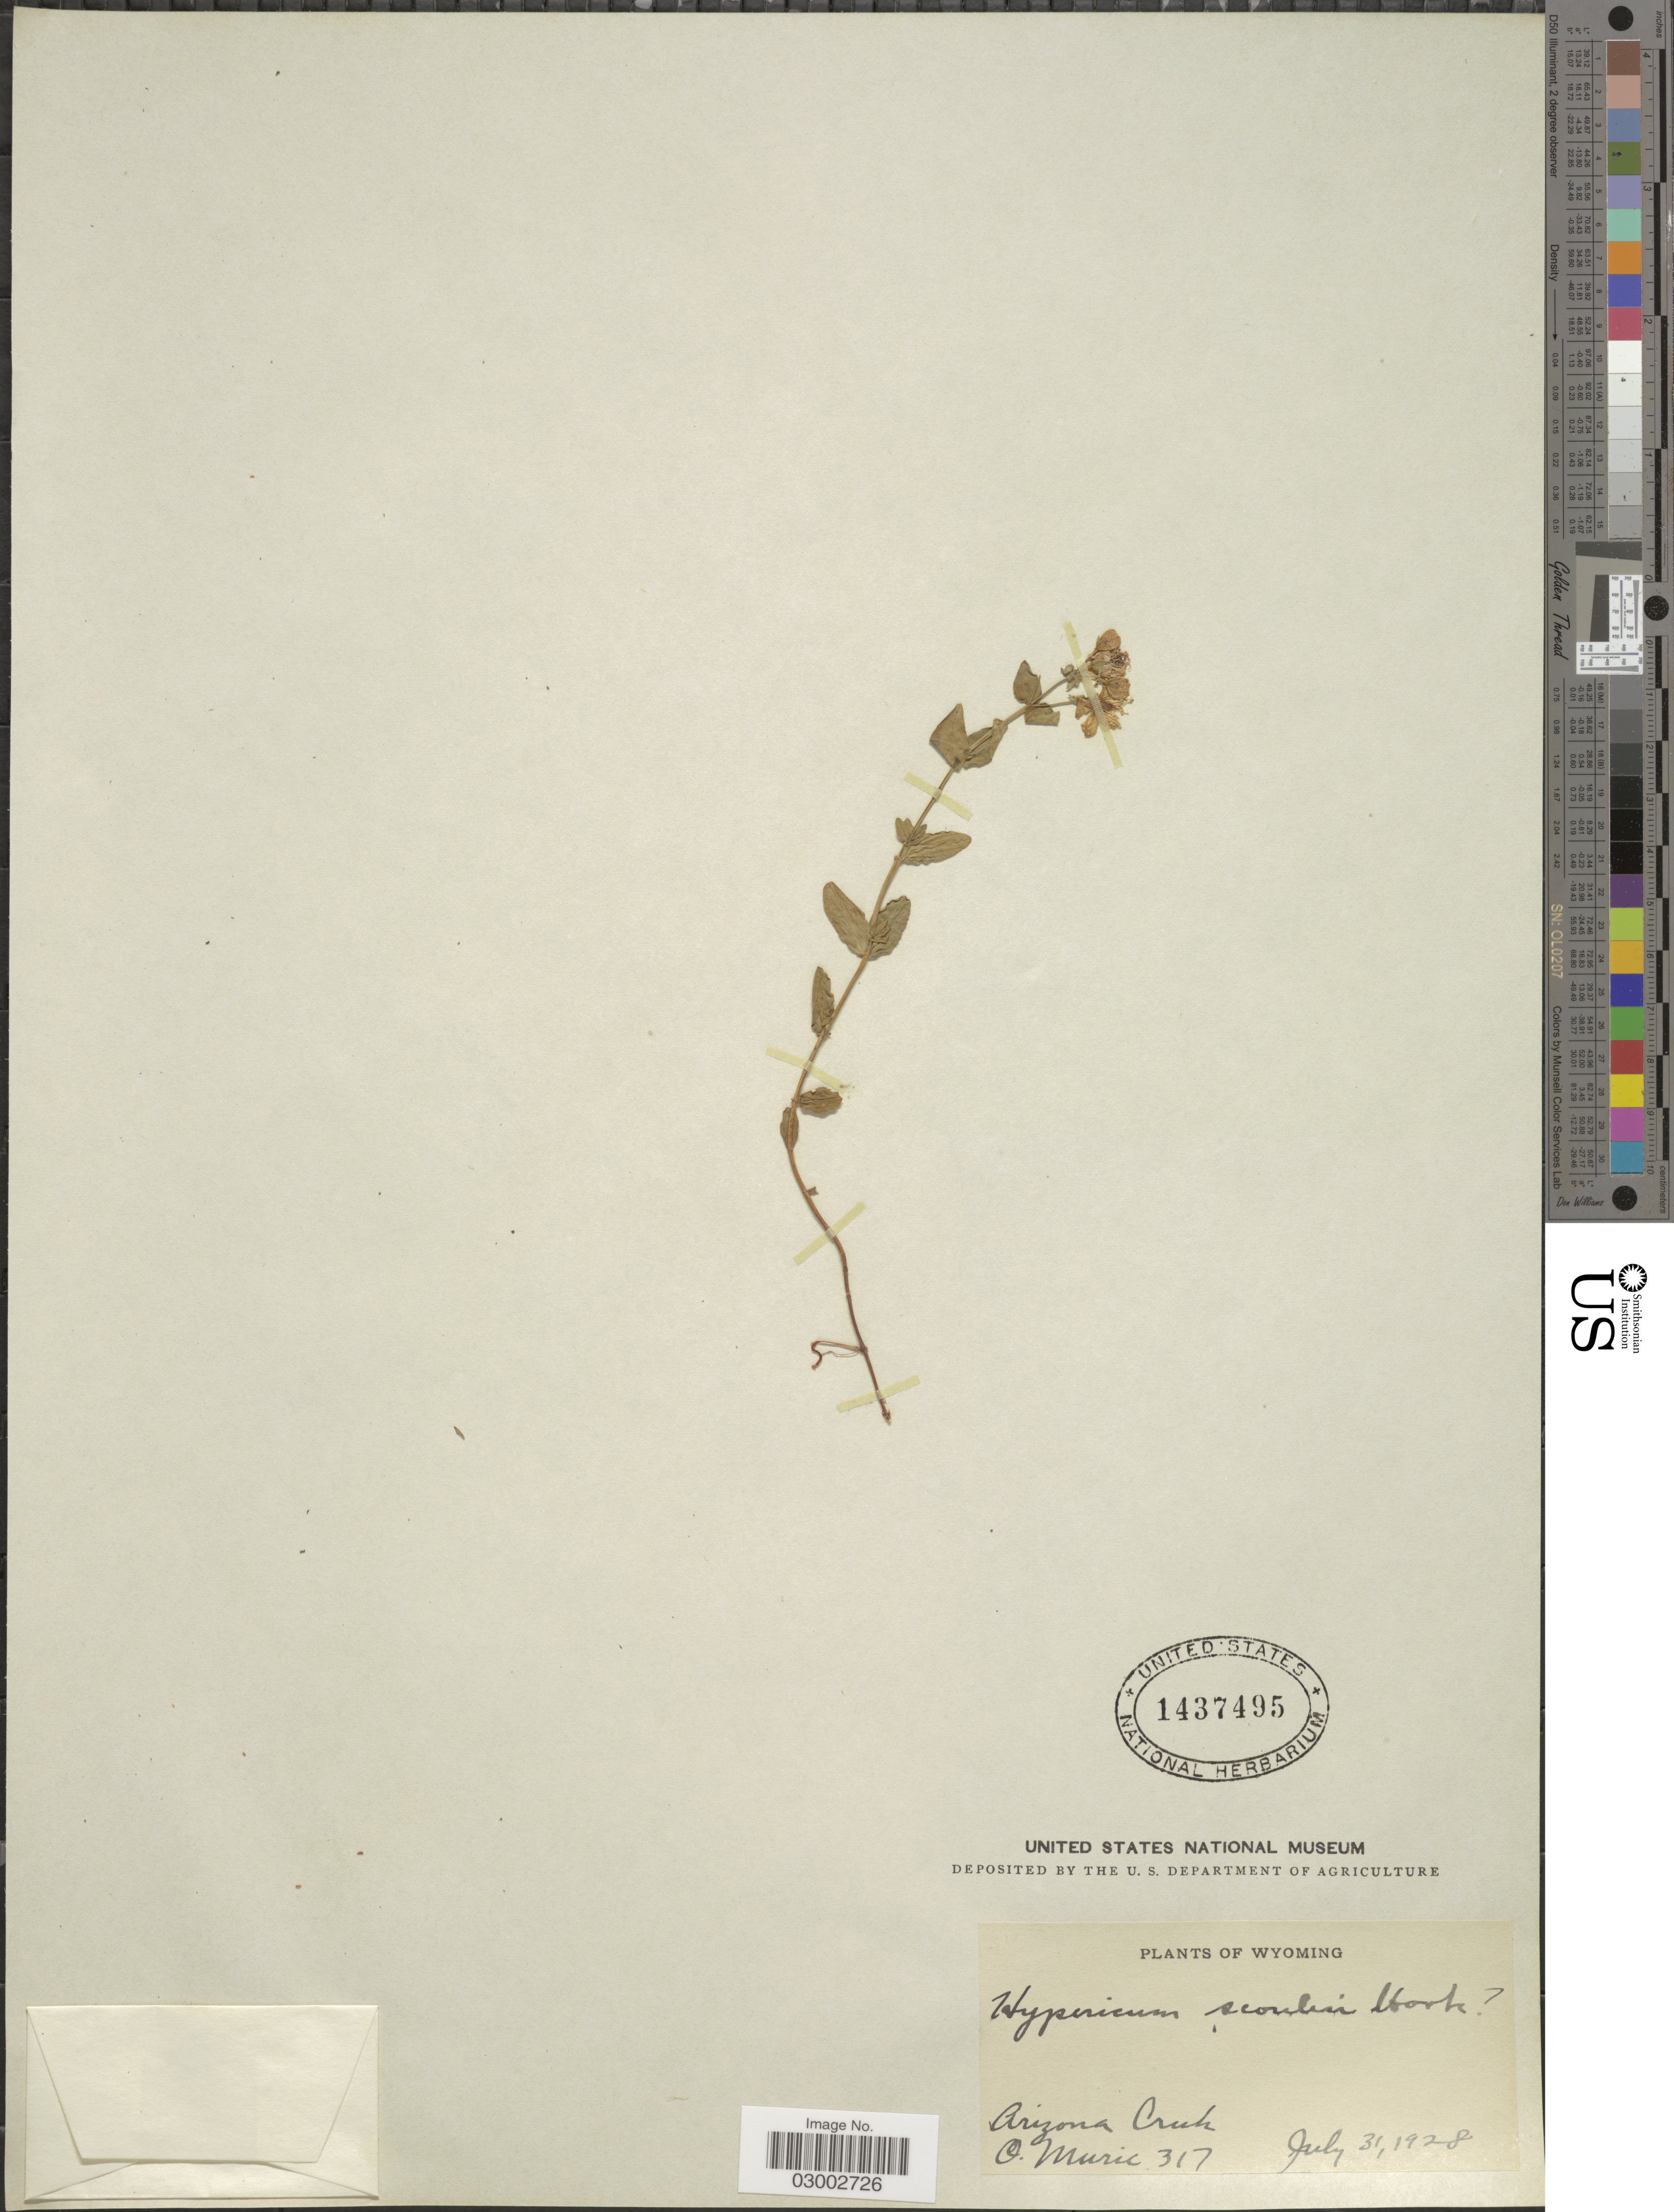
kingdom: Plantae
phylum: Tracheophyta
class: Magnoliopsida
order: Malpighiales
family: Hypericaceae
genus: Hypericum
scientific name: Hypericum scouleri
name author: Hook.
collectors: O. Murie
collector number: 317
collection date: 1928-07-31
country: United States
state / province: Wyoming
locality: Arizona Creek.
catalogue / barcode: US 1437495